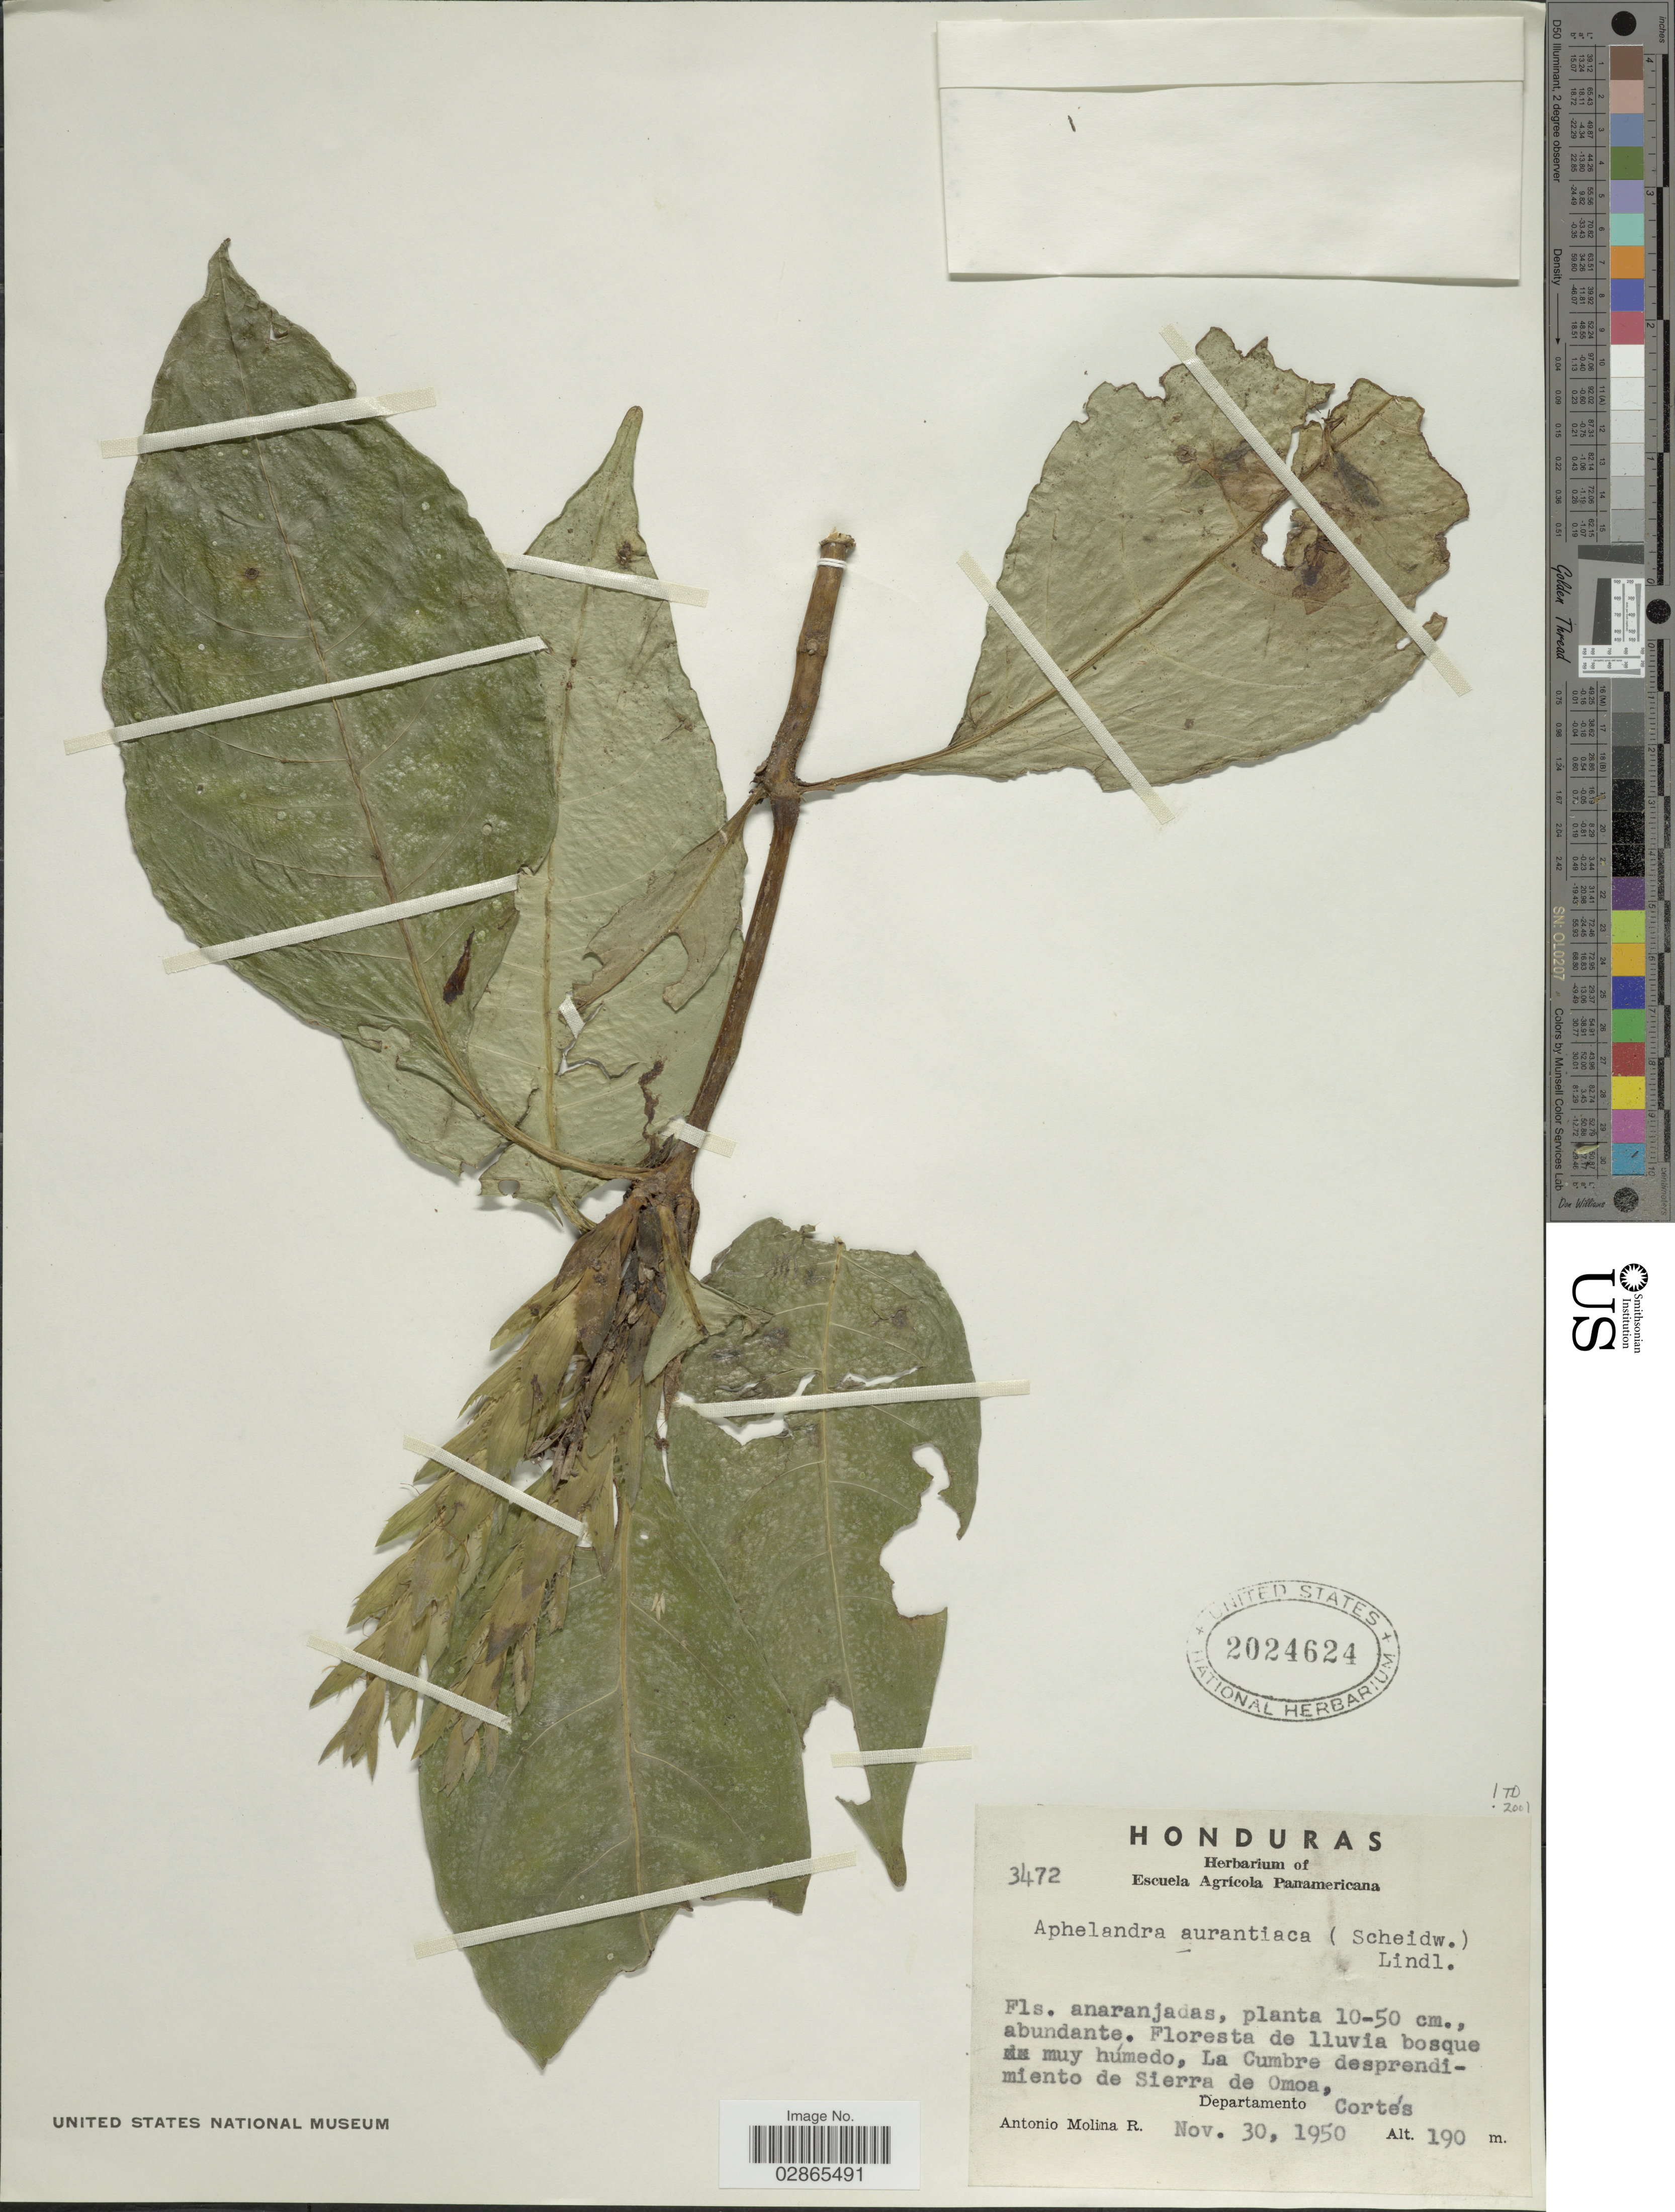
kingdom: Plantae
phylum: Tracheophyta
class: Magnoliopsida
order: Lamiales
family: Acanthaceae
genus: Aphelandra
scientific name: Aphelandra aurantiaca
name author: (Scheidw.) Lindl.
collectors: A. Molina R.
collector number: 3472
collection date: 1950-11-30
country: Honduras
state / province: Cortés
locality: La Cumbre, desprendimiento de Sierra de Omoa, Departamento Cortés.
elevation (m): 190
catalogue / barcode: US 2024624